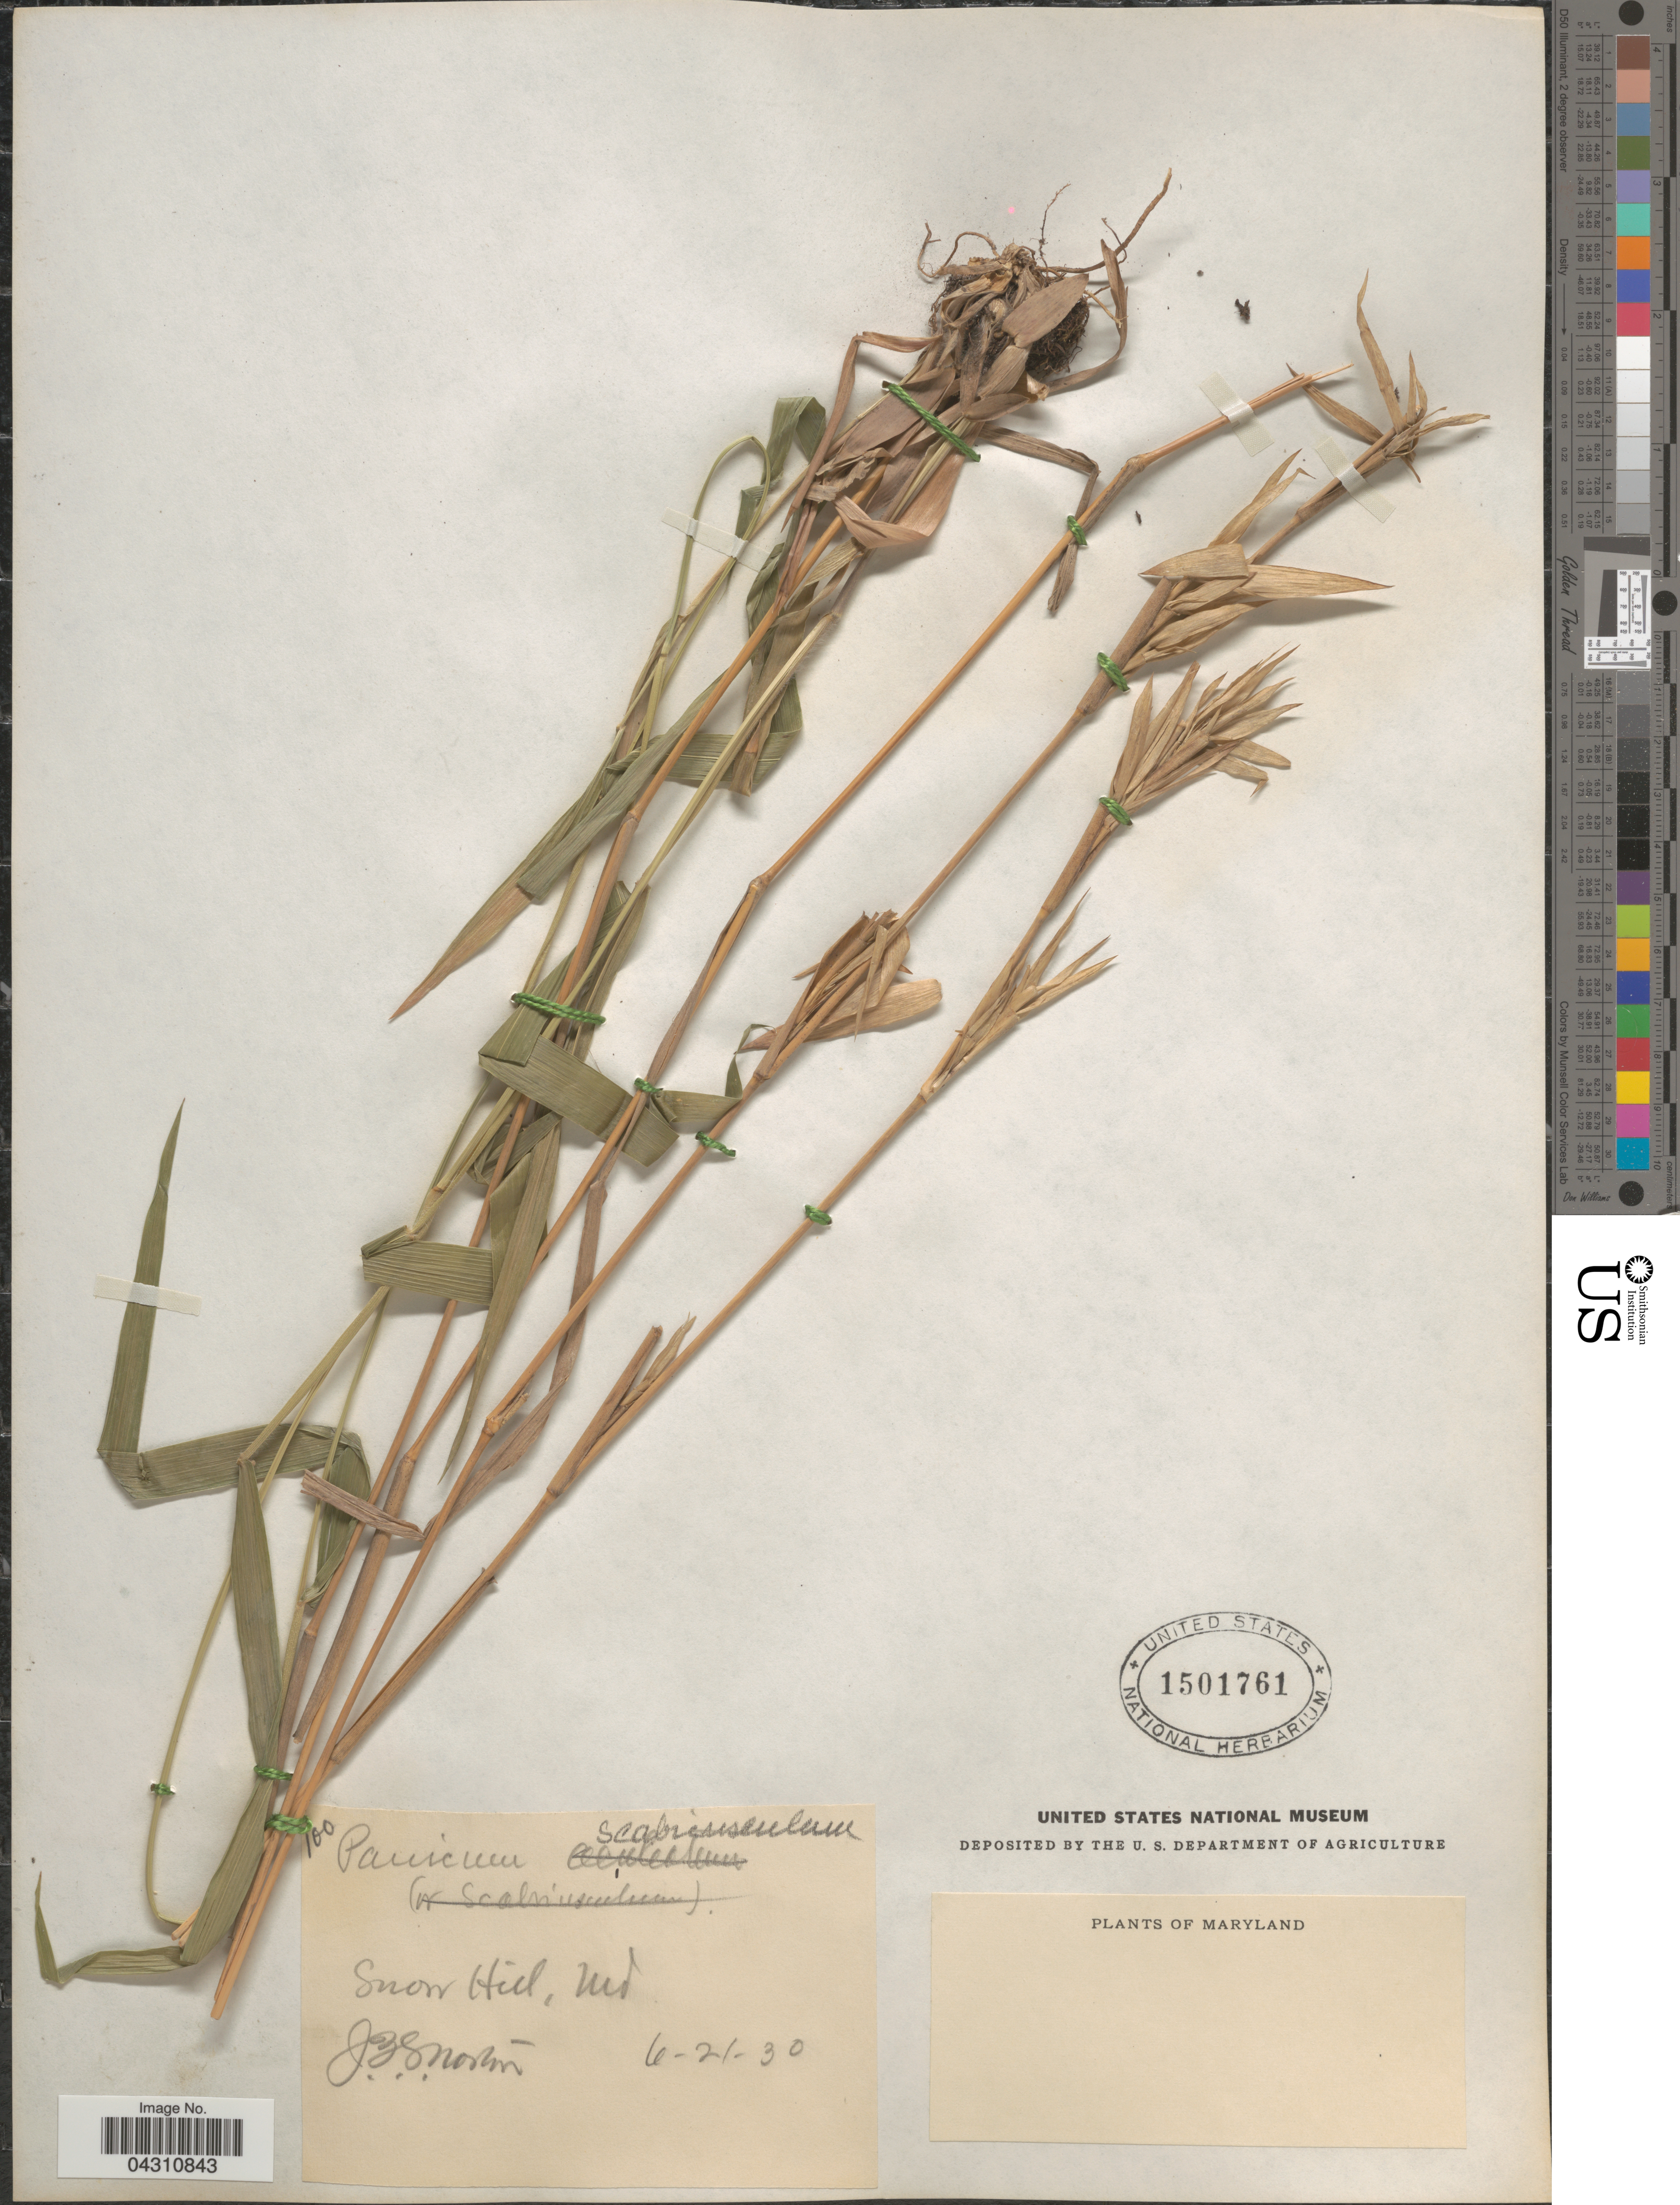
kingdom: Plantae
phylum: Tracheophyta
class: Liliopsida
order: Poales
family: Poaceae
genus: Dichanthelium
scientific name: Dichanthelium scabriusculum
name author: (Elliott) Gould & C.A. Clark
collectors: J. B. S. Norton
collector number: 100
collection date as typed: Transcribed d/m/y: 21/6/30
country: United States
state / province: Maryland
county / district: Worcester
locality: Snow Hill.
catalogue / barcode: US 1501761